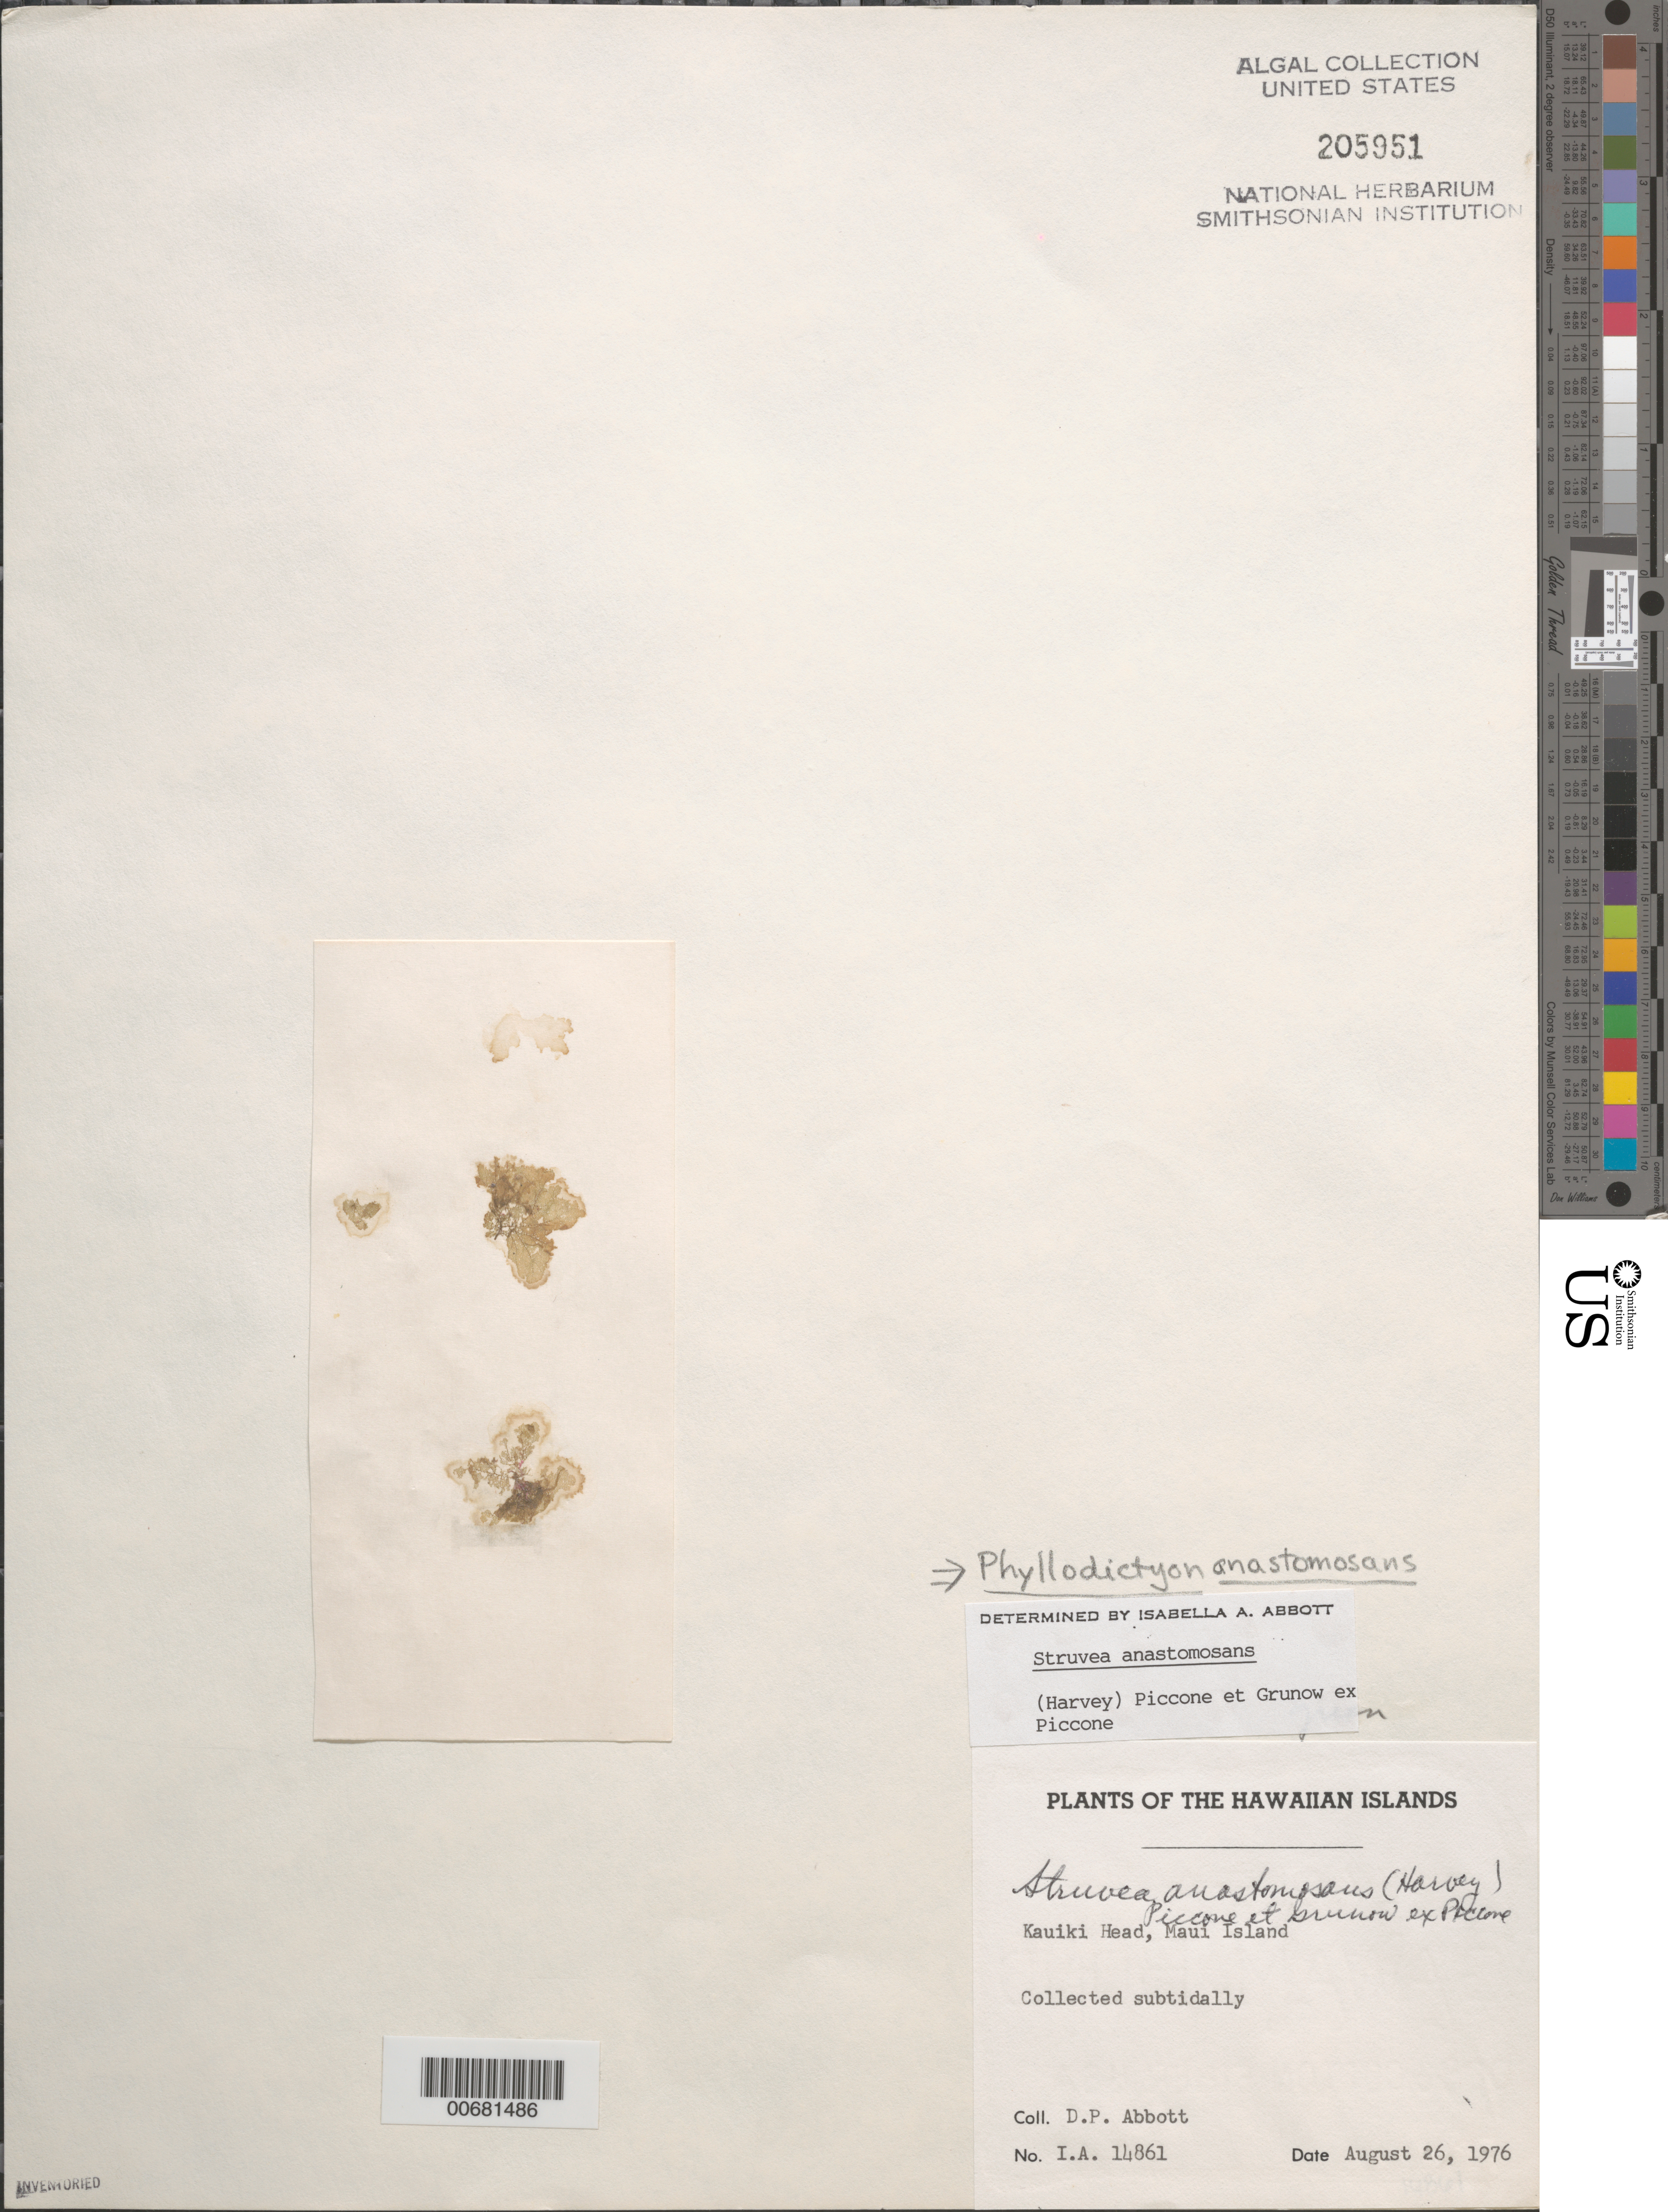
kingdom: Plantae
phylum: Chlorophyta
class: Ulvophyceae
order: Siphonocladales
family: Boodleaceae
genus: Phyllodictyon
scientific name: Phyllodictyon anastomosans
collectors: D. P. Abbott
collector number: IAA 14861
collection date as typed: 26 Aug 1976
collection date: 1976-08-26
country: United States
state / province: Hawaii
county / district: Maui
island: Maui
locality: Kauiki Head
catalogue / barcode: US 205951